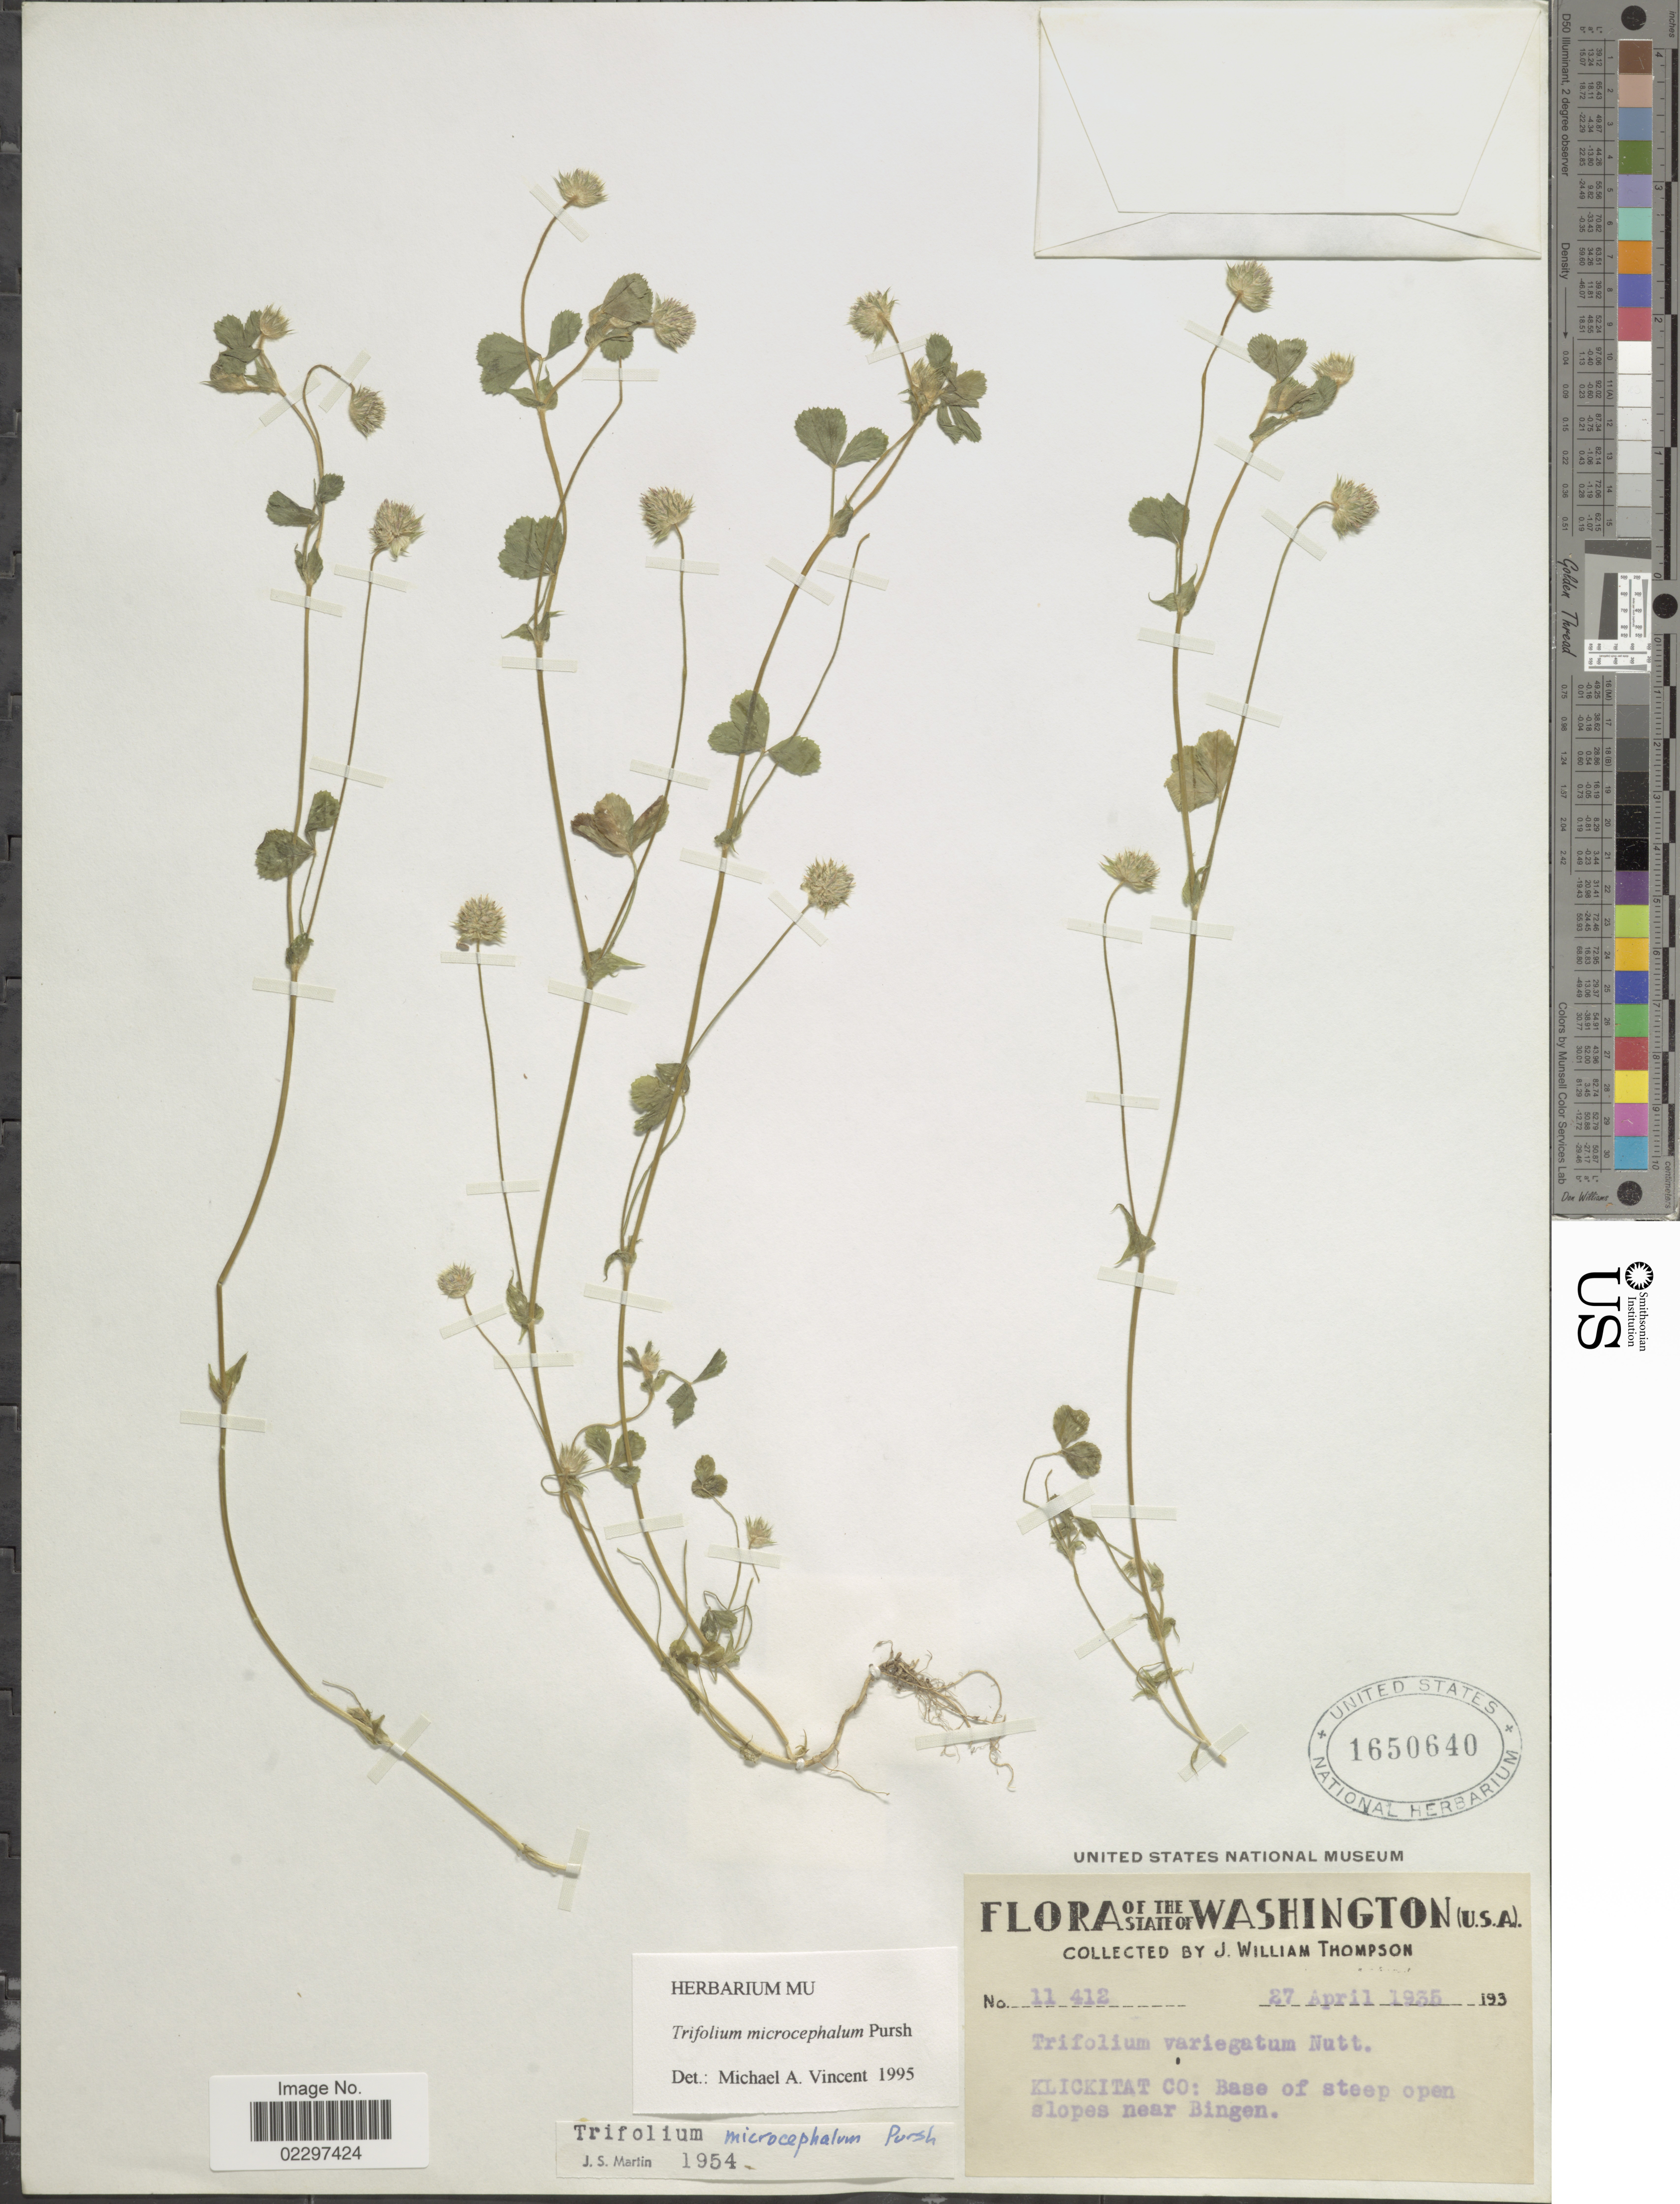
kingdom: Plantae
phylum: Tracheophyta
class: Magnoliopsida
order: Fabales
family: Fabaceae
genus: Trifolium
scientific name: Trifolium microcephalum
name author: Pursh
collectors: J. W. Thompson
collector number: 11412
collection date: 1935-04-27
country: United States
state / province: Washington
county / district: Klickitat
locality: Klickitat Co: Base of steep open slopes near Bingen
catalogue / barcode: US 1650640